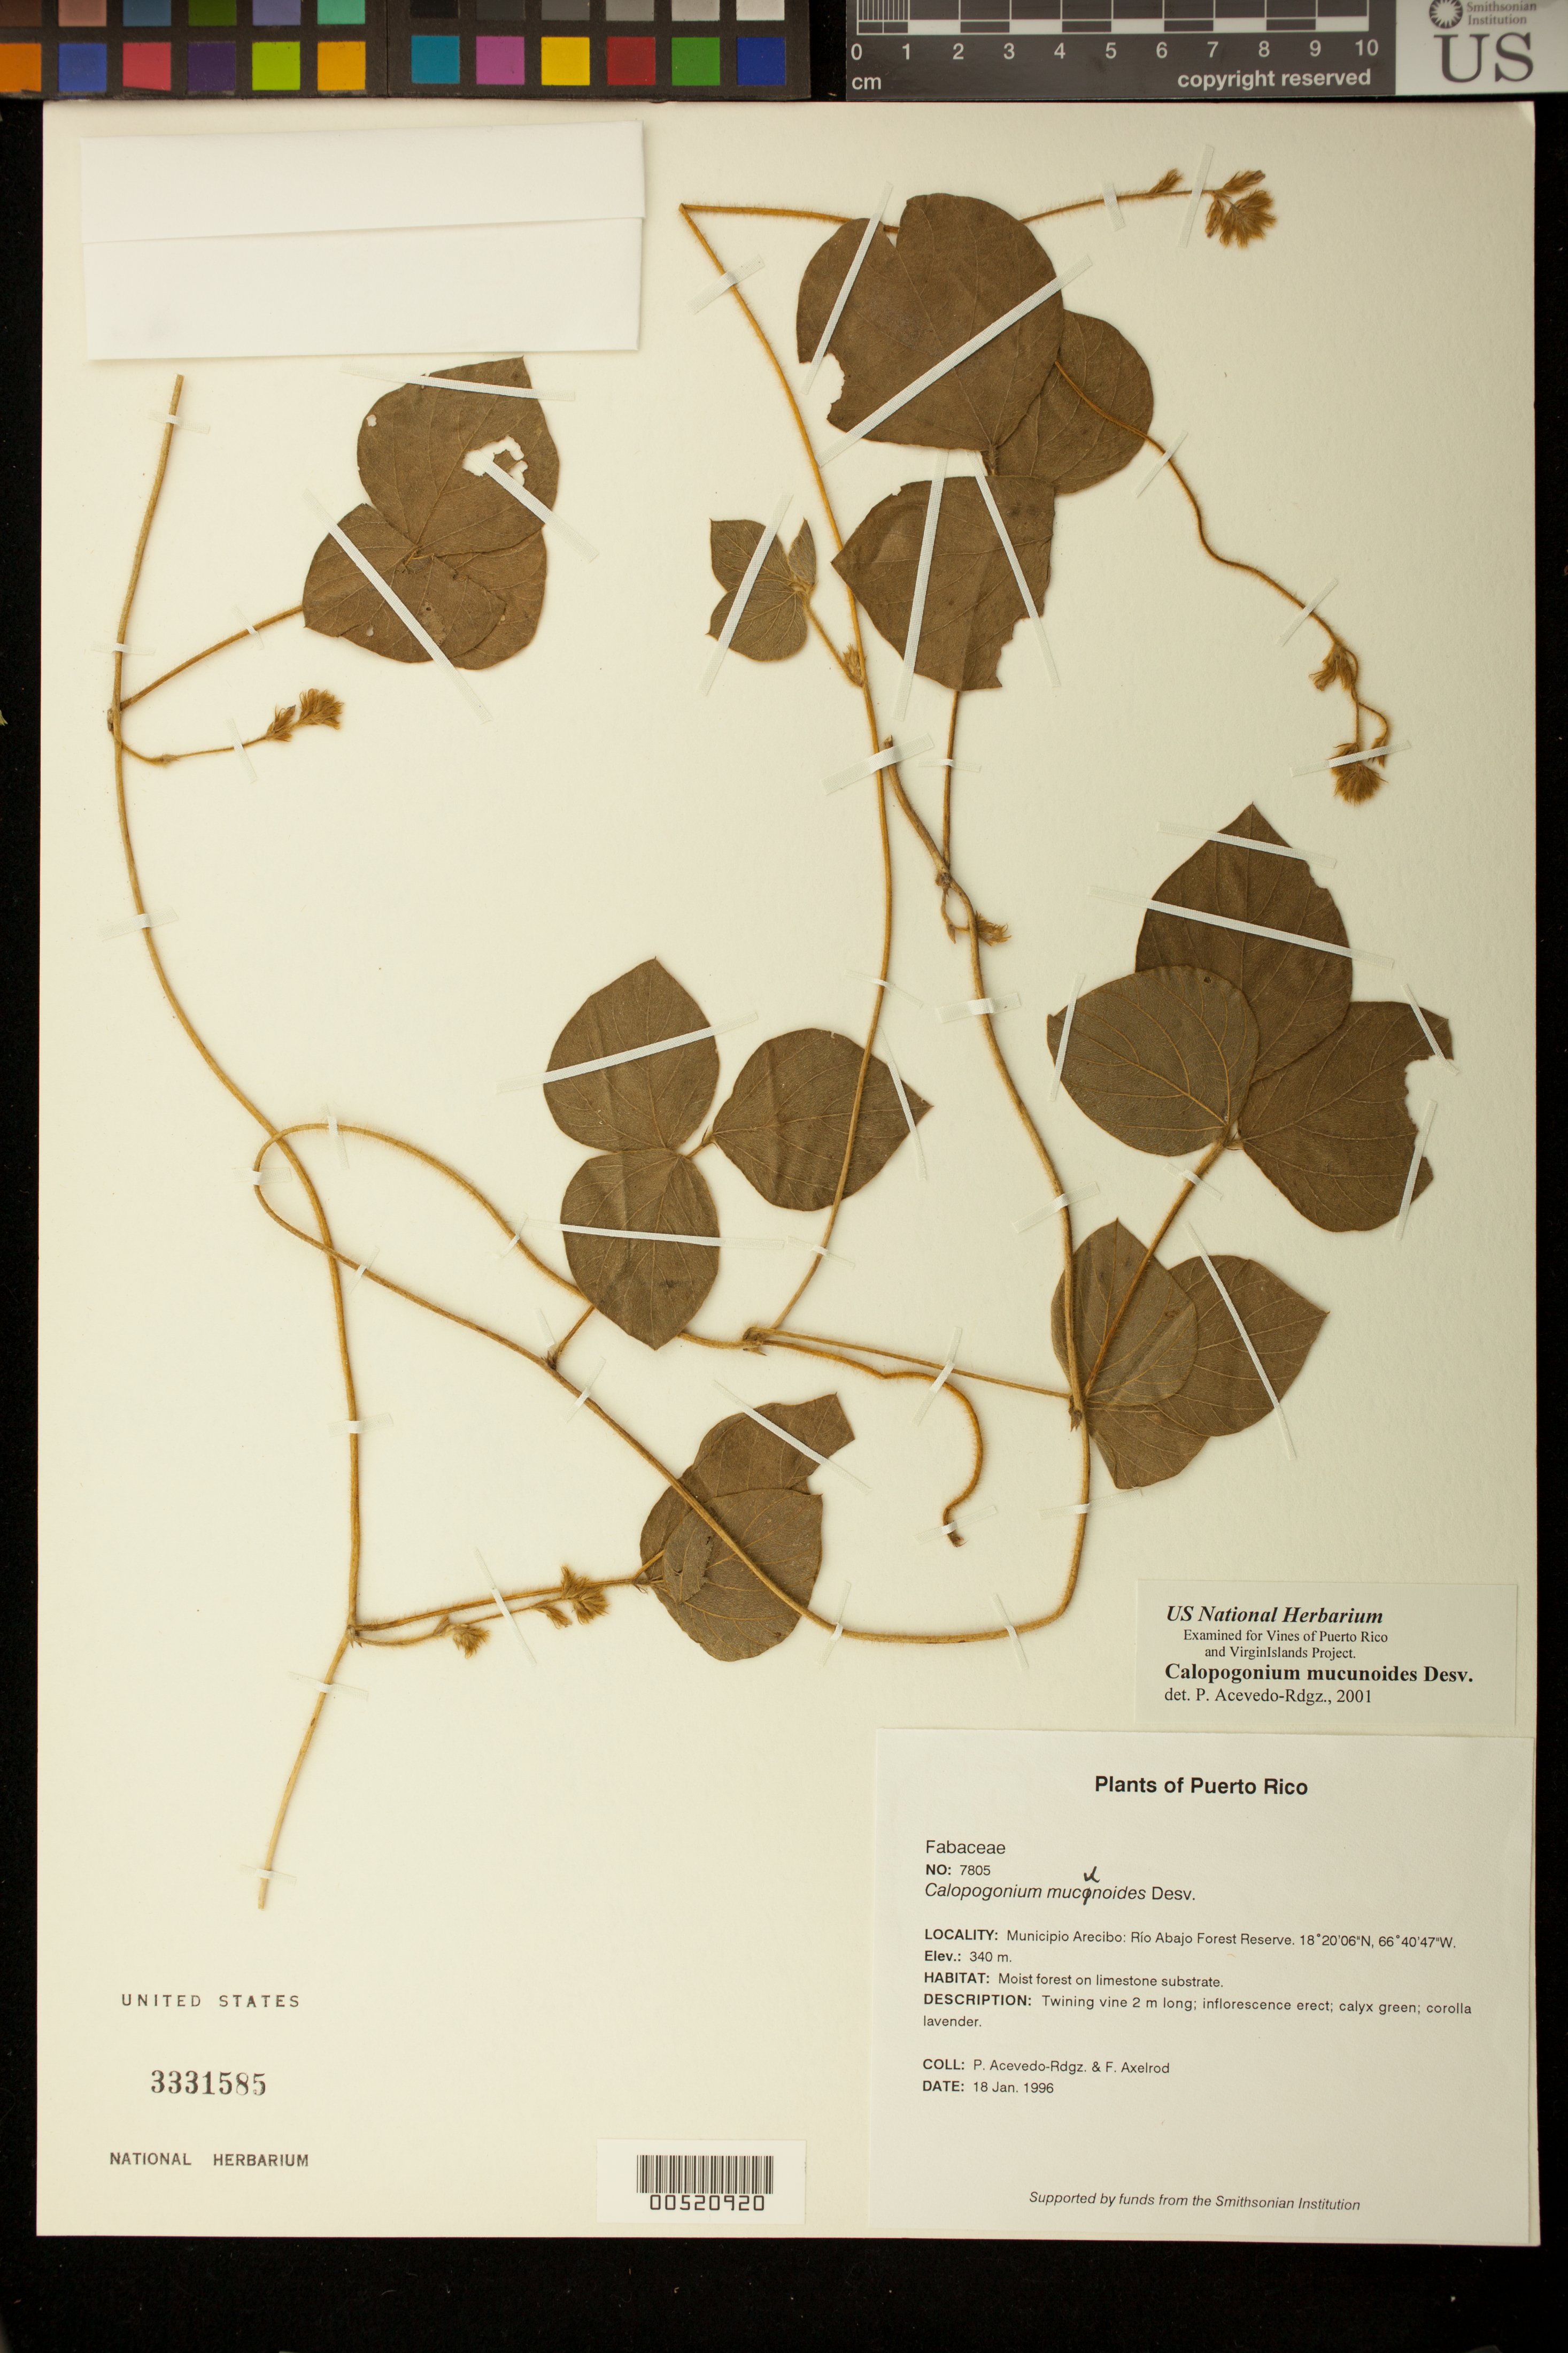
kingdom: Plantae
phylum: Tracheophyta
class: Magnoliopsida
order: Fabales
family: Fabaceae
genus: Calopogonium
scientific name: Calopogonium mucunoides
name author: Desv.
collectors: P. Acevedo-Rodr. & F. S. Axelrod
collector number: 7805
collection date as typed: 18 Jan 1996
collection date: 1996-01-18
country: Puerto Rico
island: Puerto Rico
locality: Municipio Arecibo: Río Abajo Forest Reserve.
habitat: Moist forest on limestone substrate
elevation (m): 340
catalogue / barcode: US 3331518